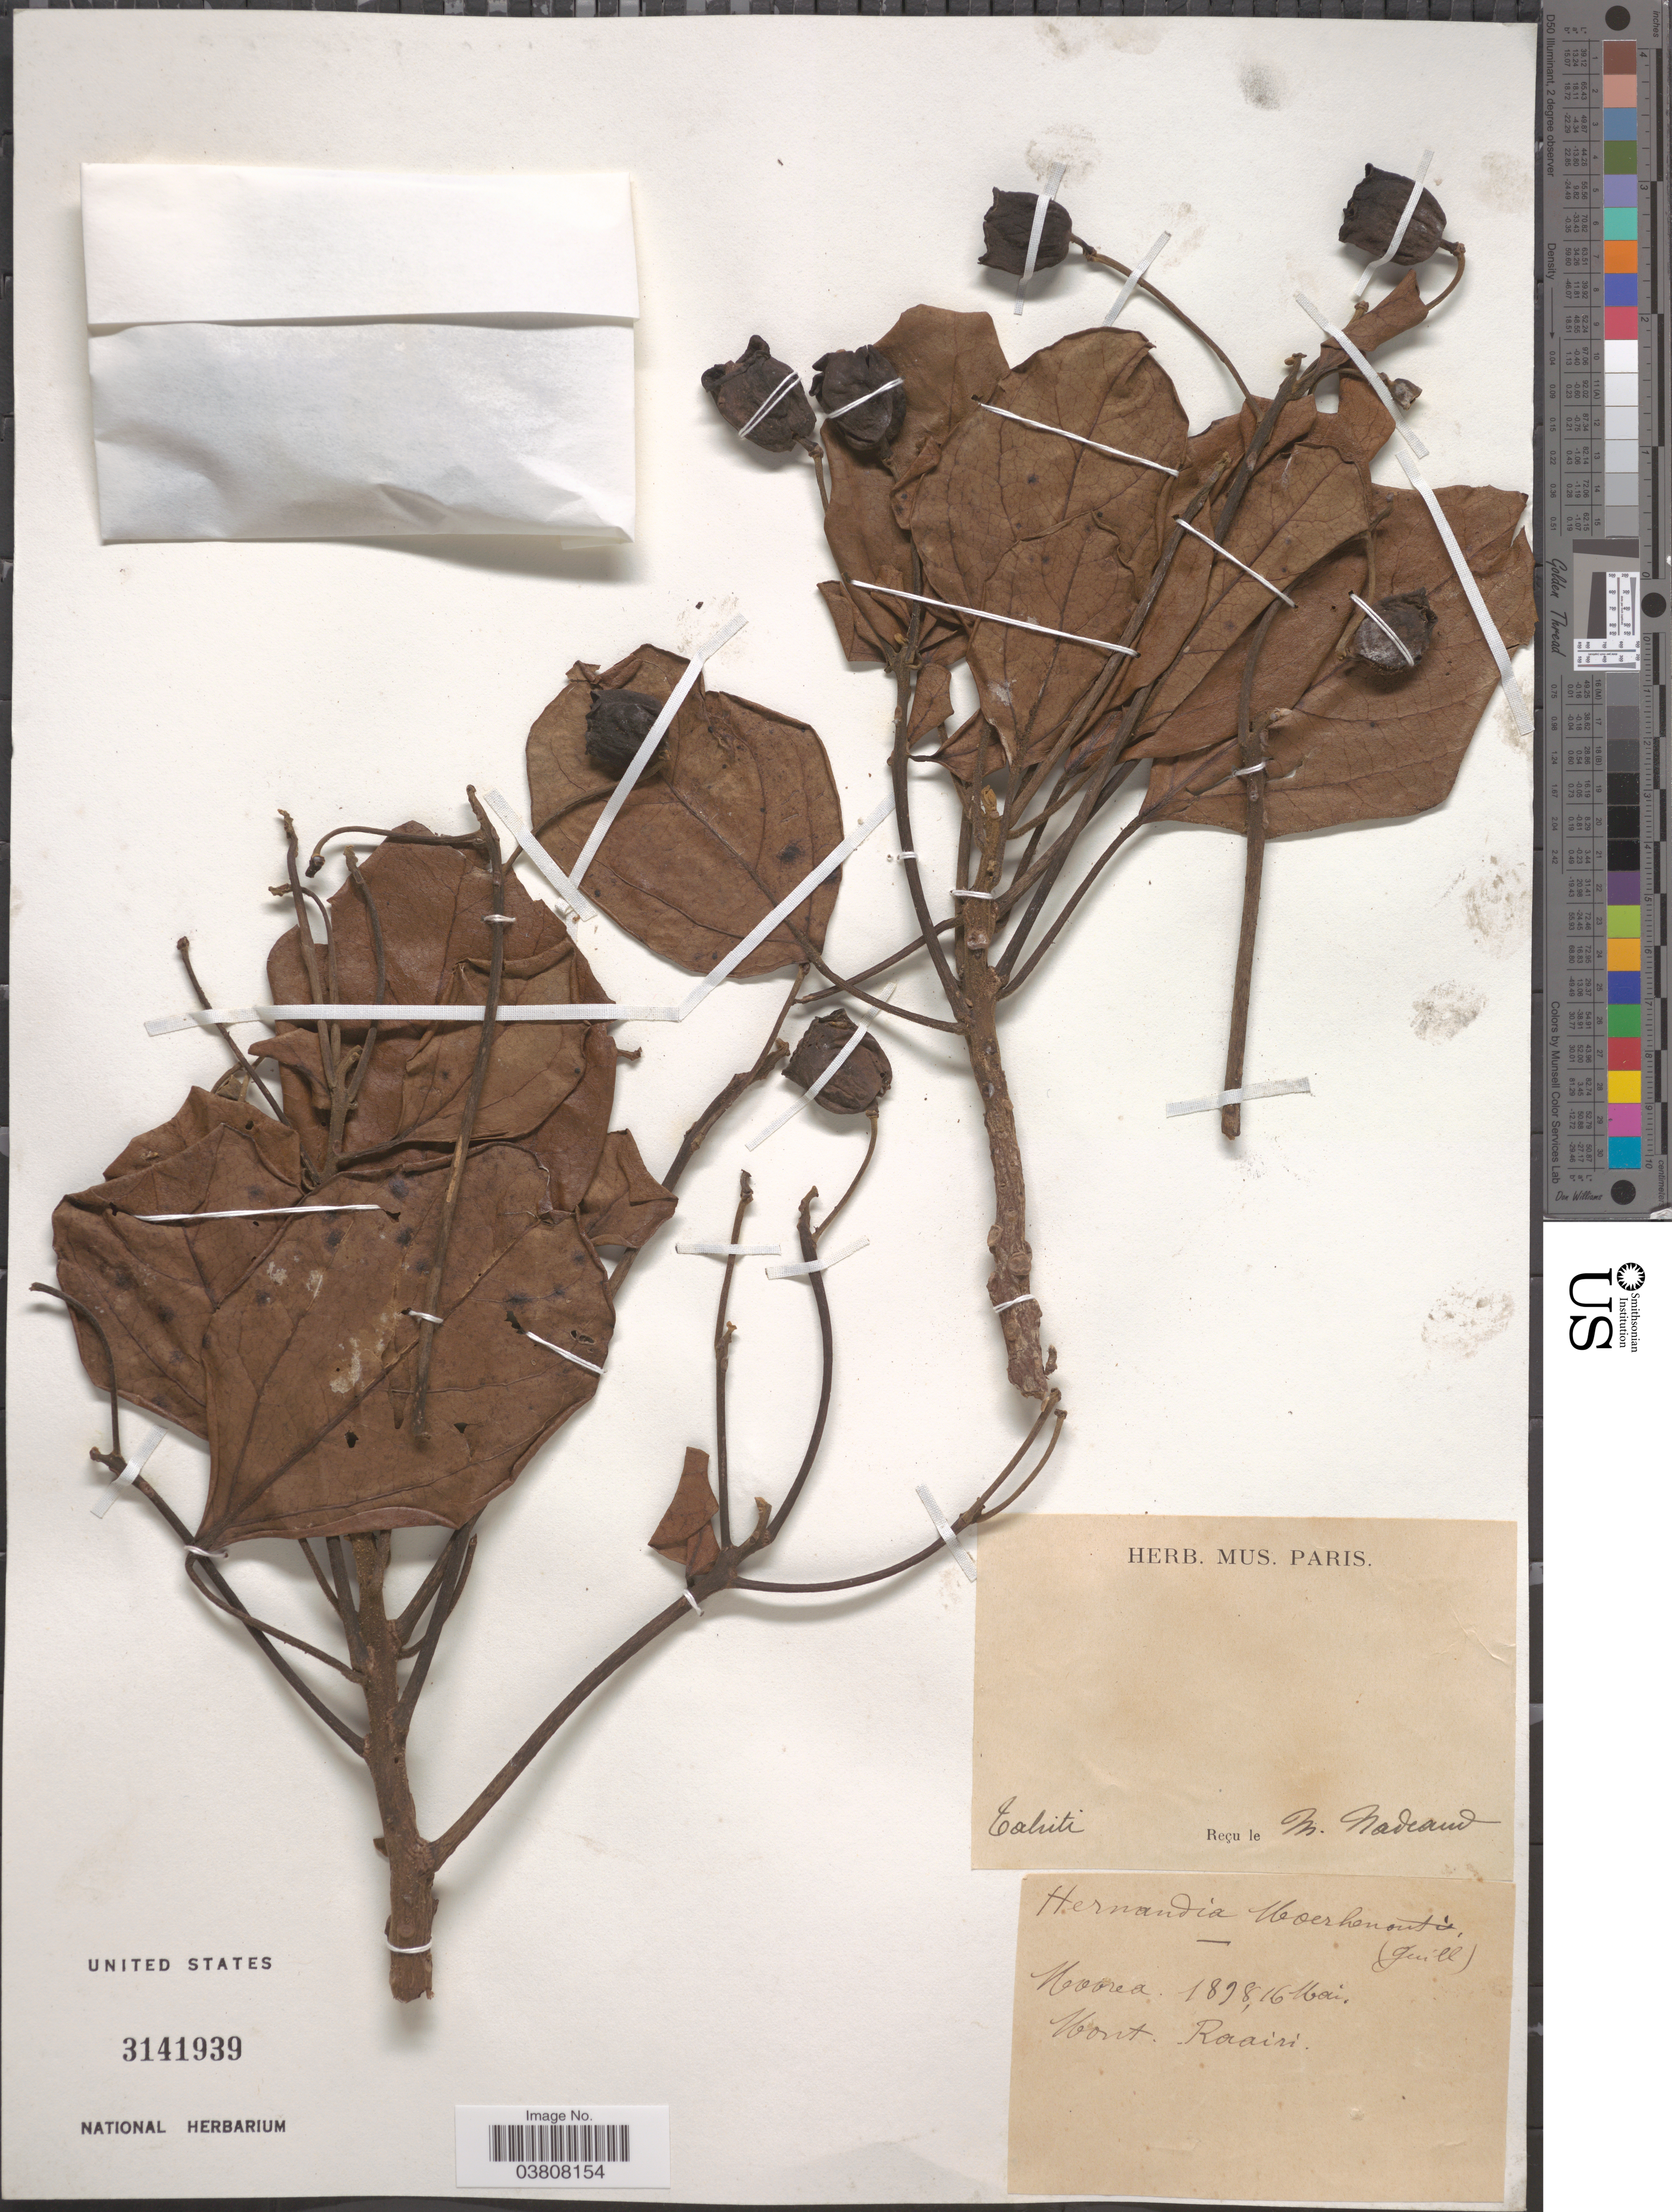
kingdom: Plantae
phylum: Tracheophyta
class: Magnoliopsida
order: Laurales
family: Hernandiaceae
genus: Hernandia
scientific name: Hernandia moerenhoutiana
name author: Guill.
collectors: J. Nadeaud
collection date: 1898-05-16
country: French Polynesia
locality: Tahiti. Moorea. Mont. Raairi [interpreted].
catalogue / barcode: US 3141939